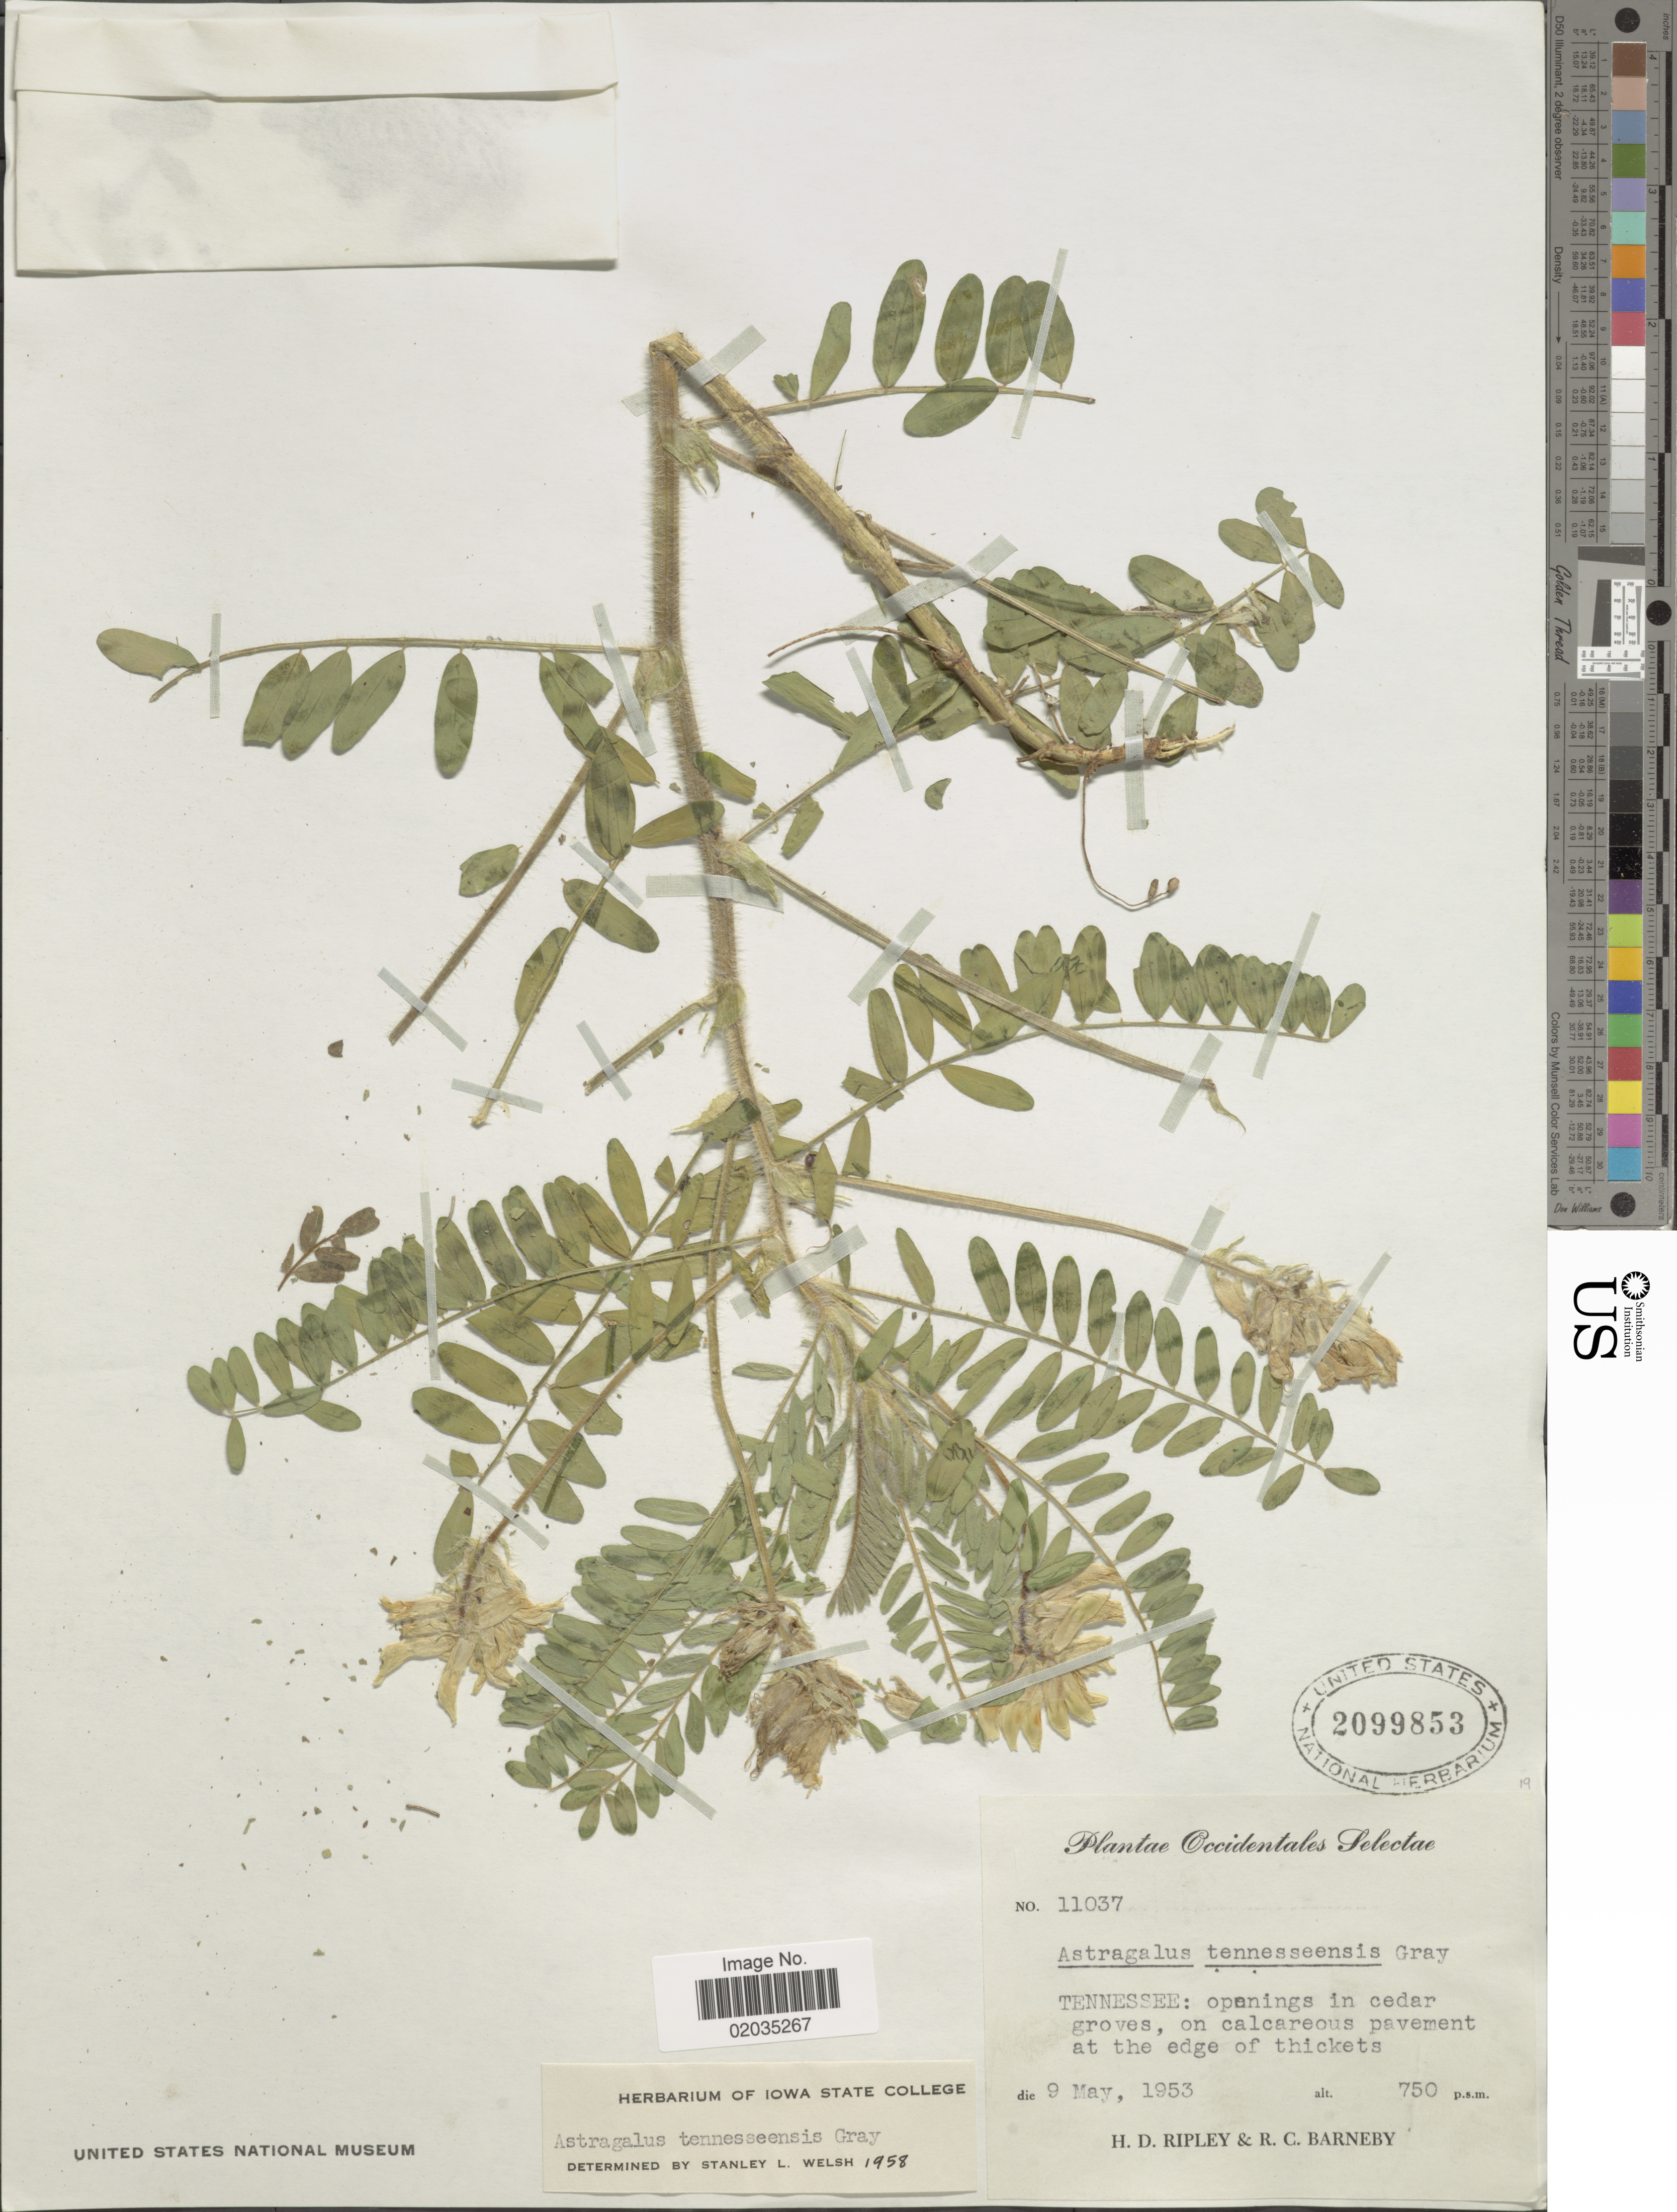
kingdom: Plantae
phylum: Tracheophyta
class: Magnoliopsida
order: Fabales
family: Fabaceae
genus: Astragalus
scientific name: Astragalus tennesseensis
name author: A. Gray ex Chapm.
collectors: H. Ripley & R. C. Barneby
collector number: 11037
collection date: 1953-05-09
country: United States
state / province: Tennessee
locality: Occidentales Selectae, openings in cedar groves, on calcarous pavement at the edge of thickets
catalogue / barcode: US 2099853